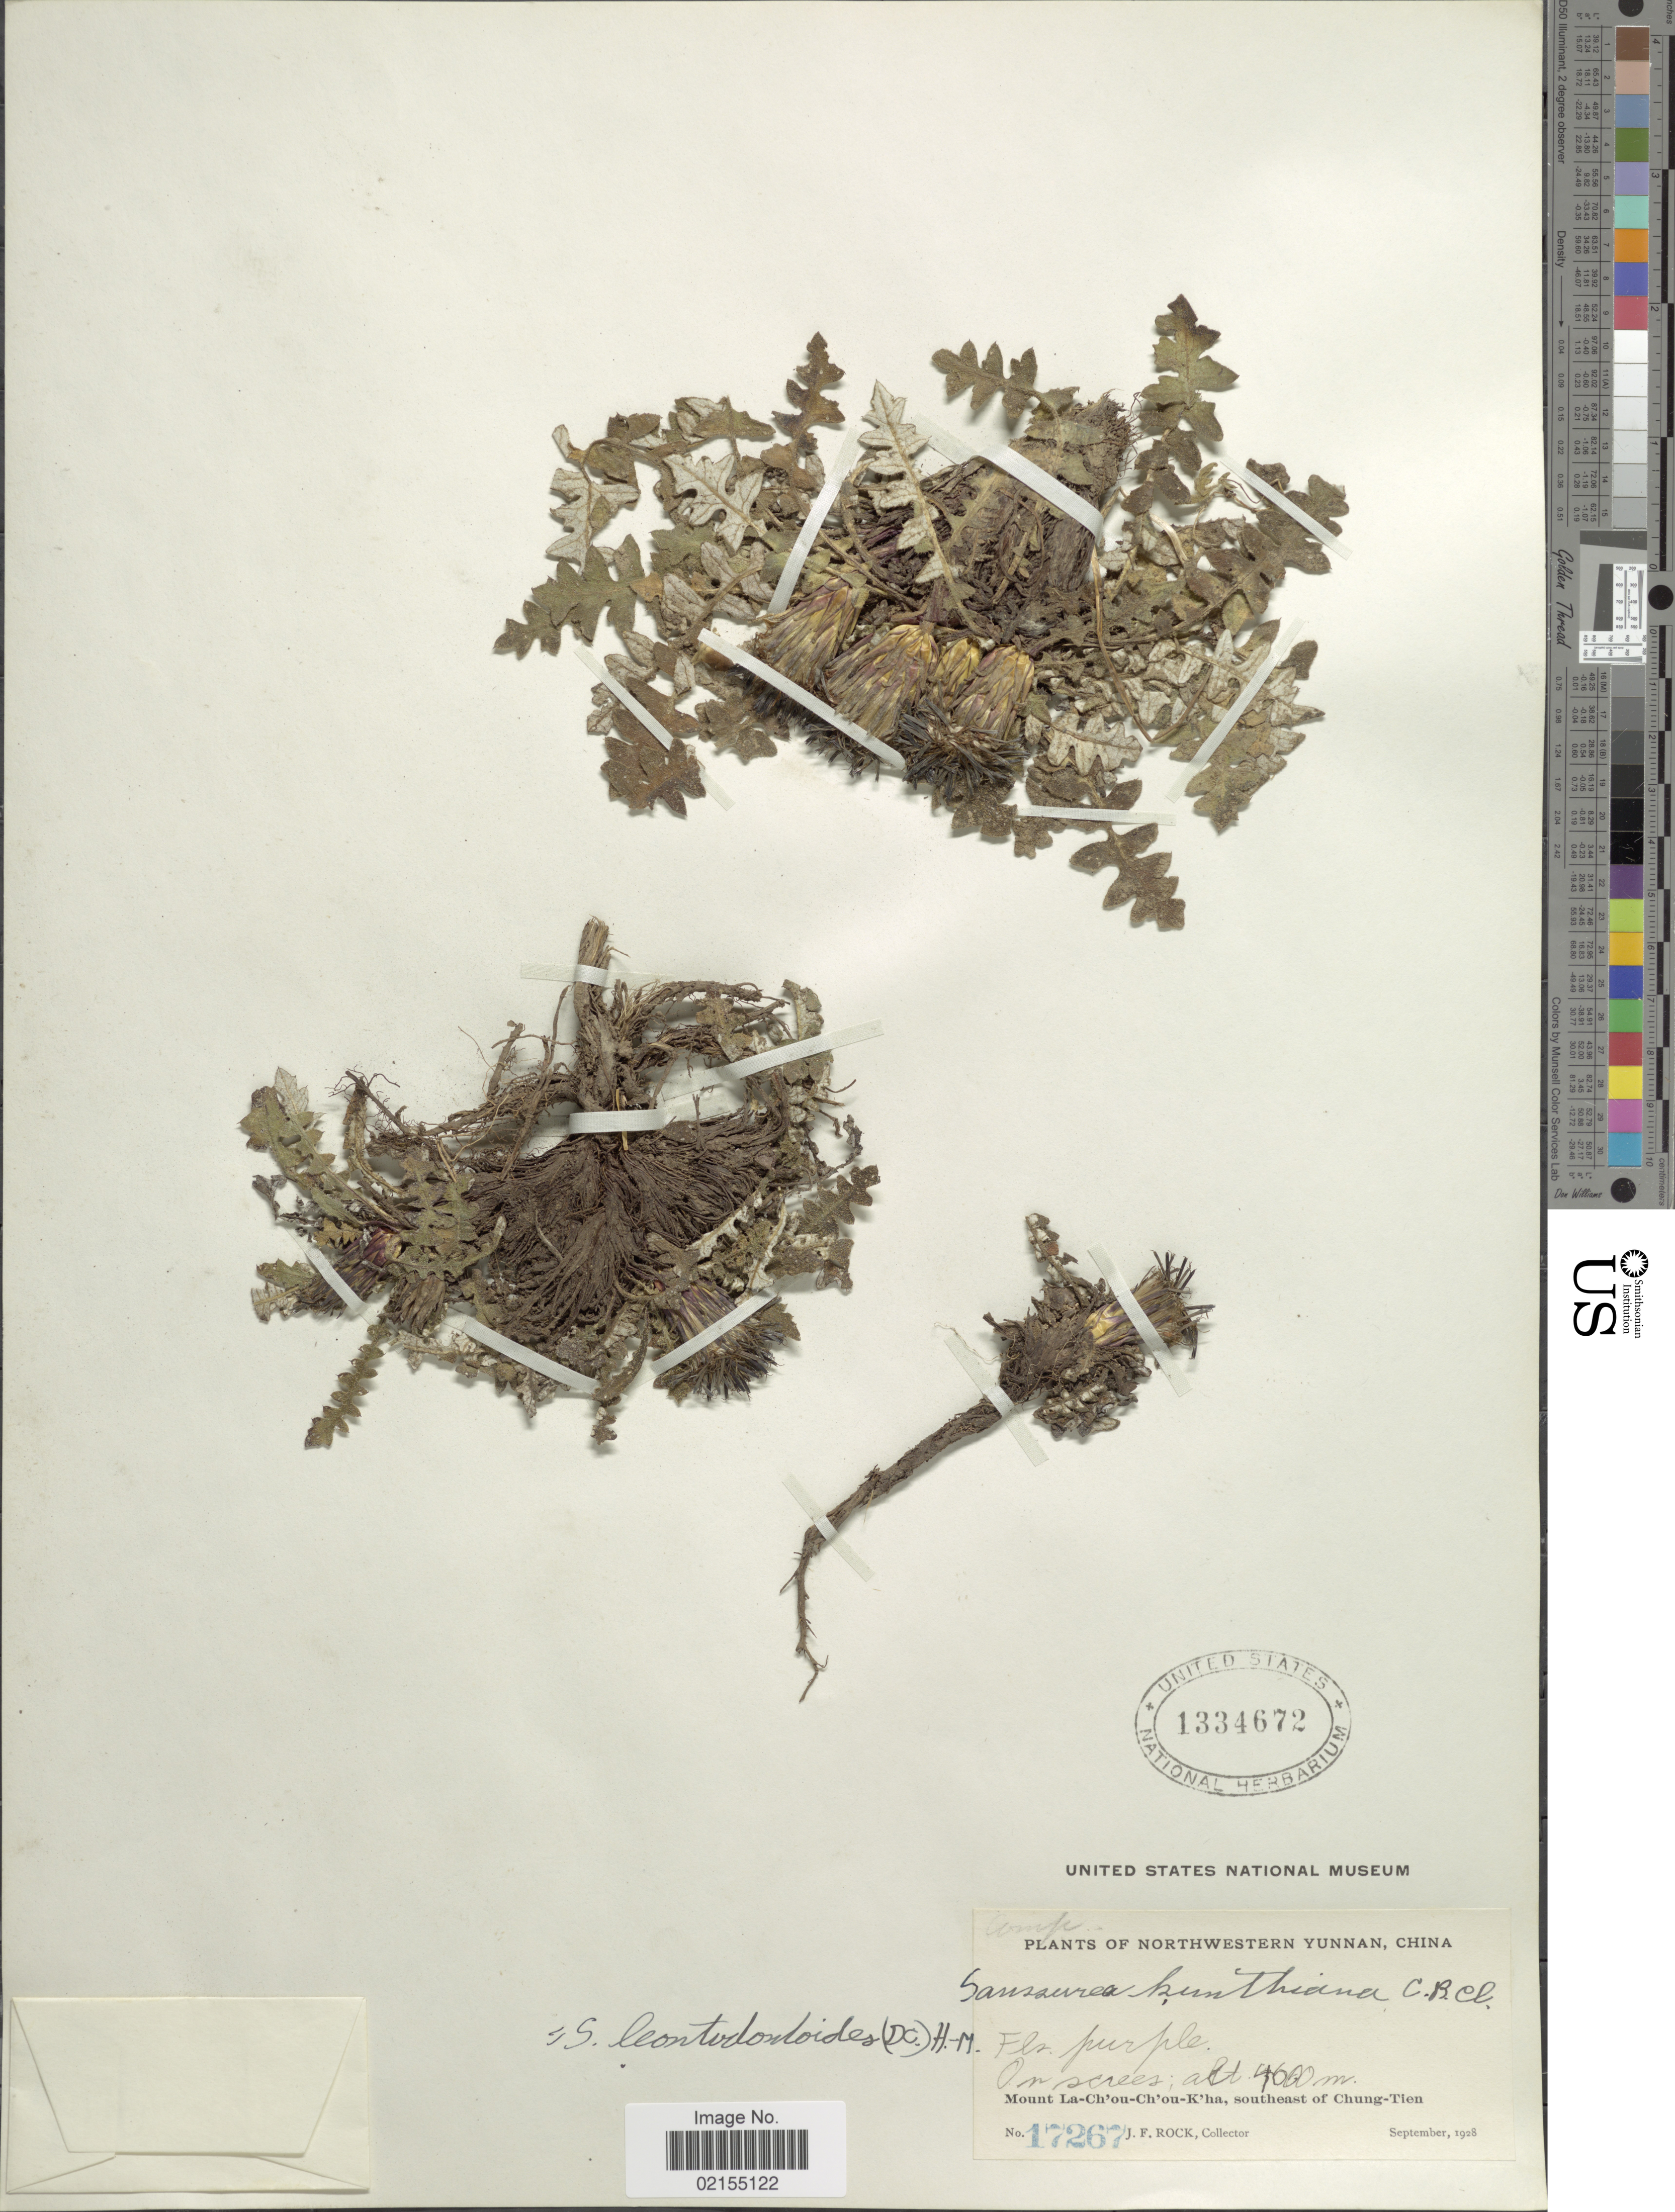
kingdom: Plantae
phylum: Tracheophyta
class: Magnoliopsida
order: Asterales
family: Asteraceae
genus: Saussurea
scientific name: Saussurea leontodontoides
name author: (DC.) Sch. Bip.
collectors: J. Rock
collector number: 17267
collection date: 1928-09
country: China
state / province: Yunnan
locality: Northwestern Yunnan, China, Mount La-Ch' ou-Ch' oiu-K'ha, southeast of Chung-Tien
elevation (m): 4600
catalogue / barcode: US 1334672